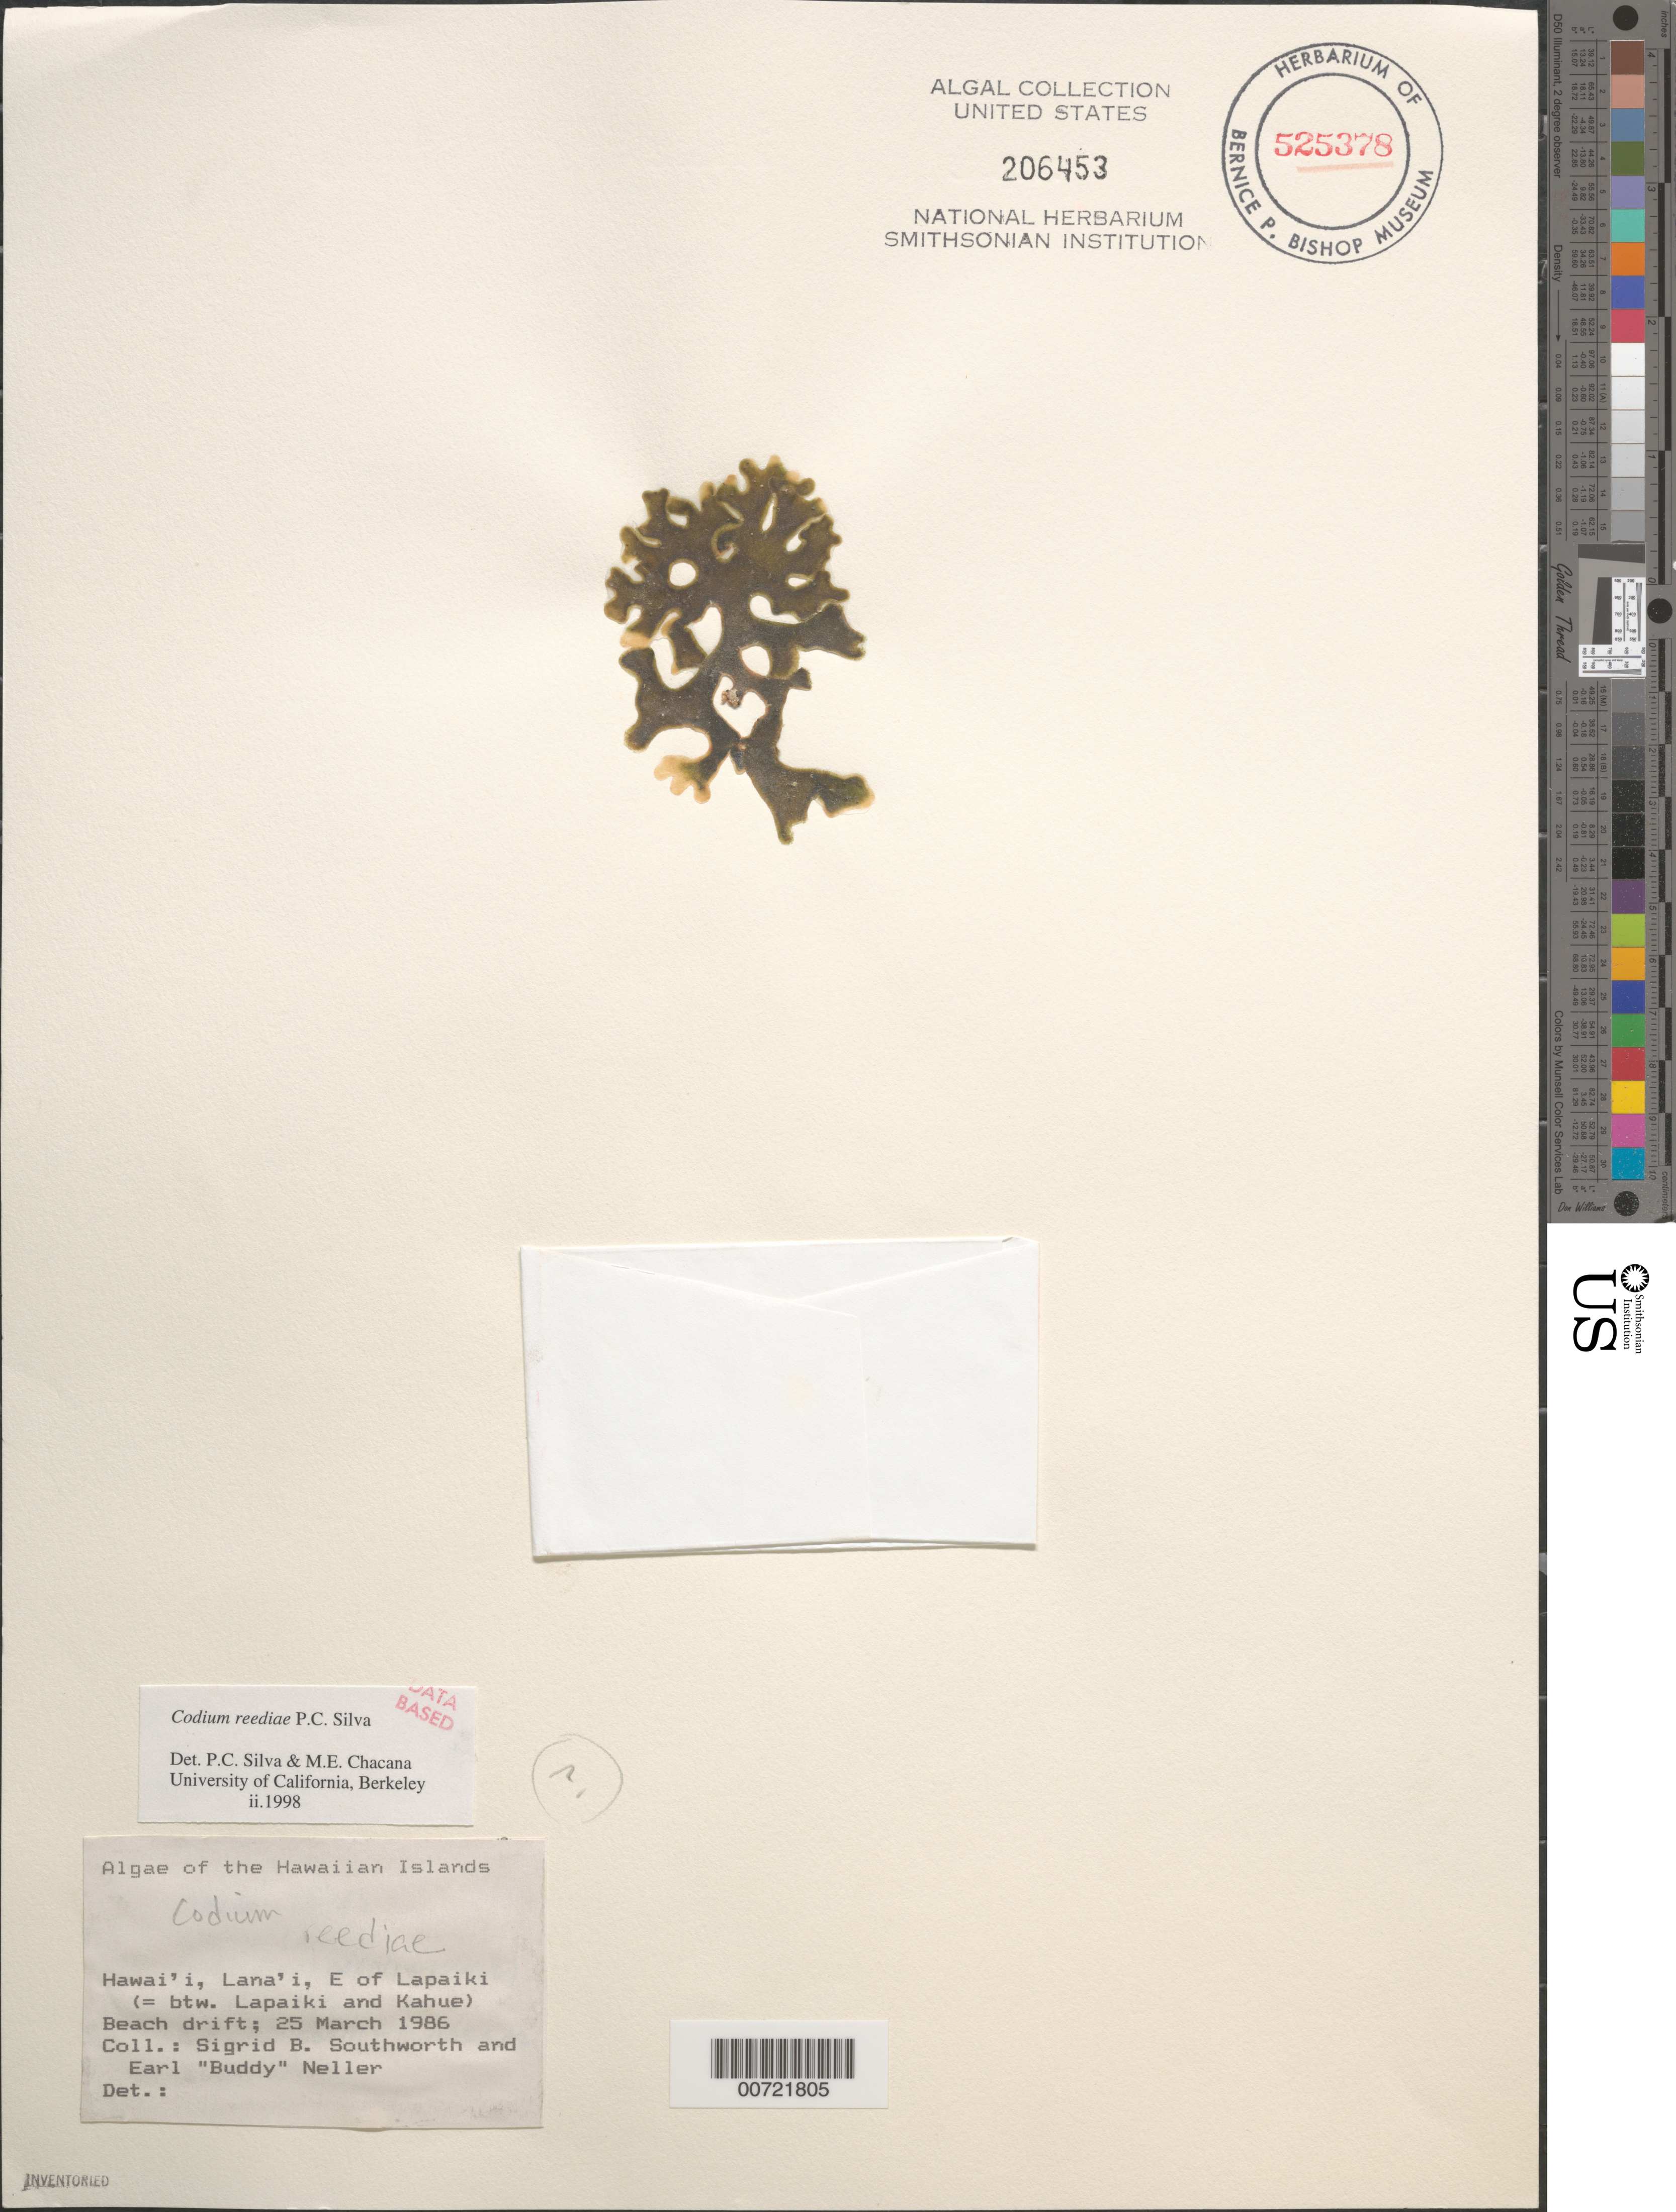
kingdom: Plantae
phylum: Chlorophyta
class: Ulvophyceae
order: Bryopsidales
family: Codiaceae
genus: Codium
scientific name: Codium reediae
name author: P.C. Silva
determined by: Pedroche, F. F.; Silva, P. C.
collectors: S. Southworth & E. Neller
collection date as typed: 25 Mar 1986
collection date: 1986-03-25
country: United States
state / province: Hawaii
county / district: Maui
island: Lana'i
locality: East of Lapaiki (between Lapaiki and Kahue)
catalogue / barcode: US 206453